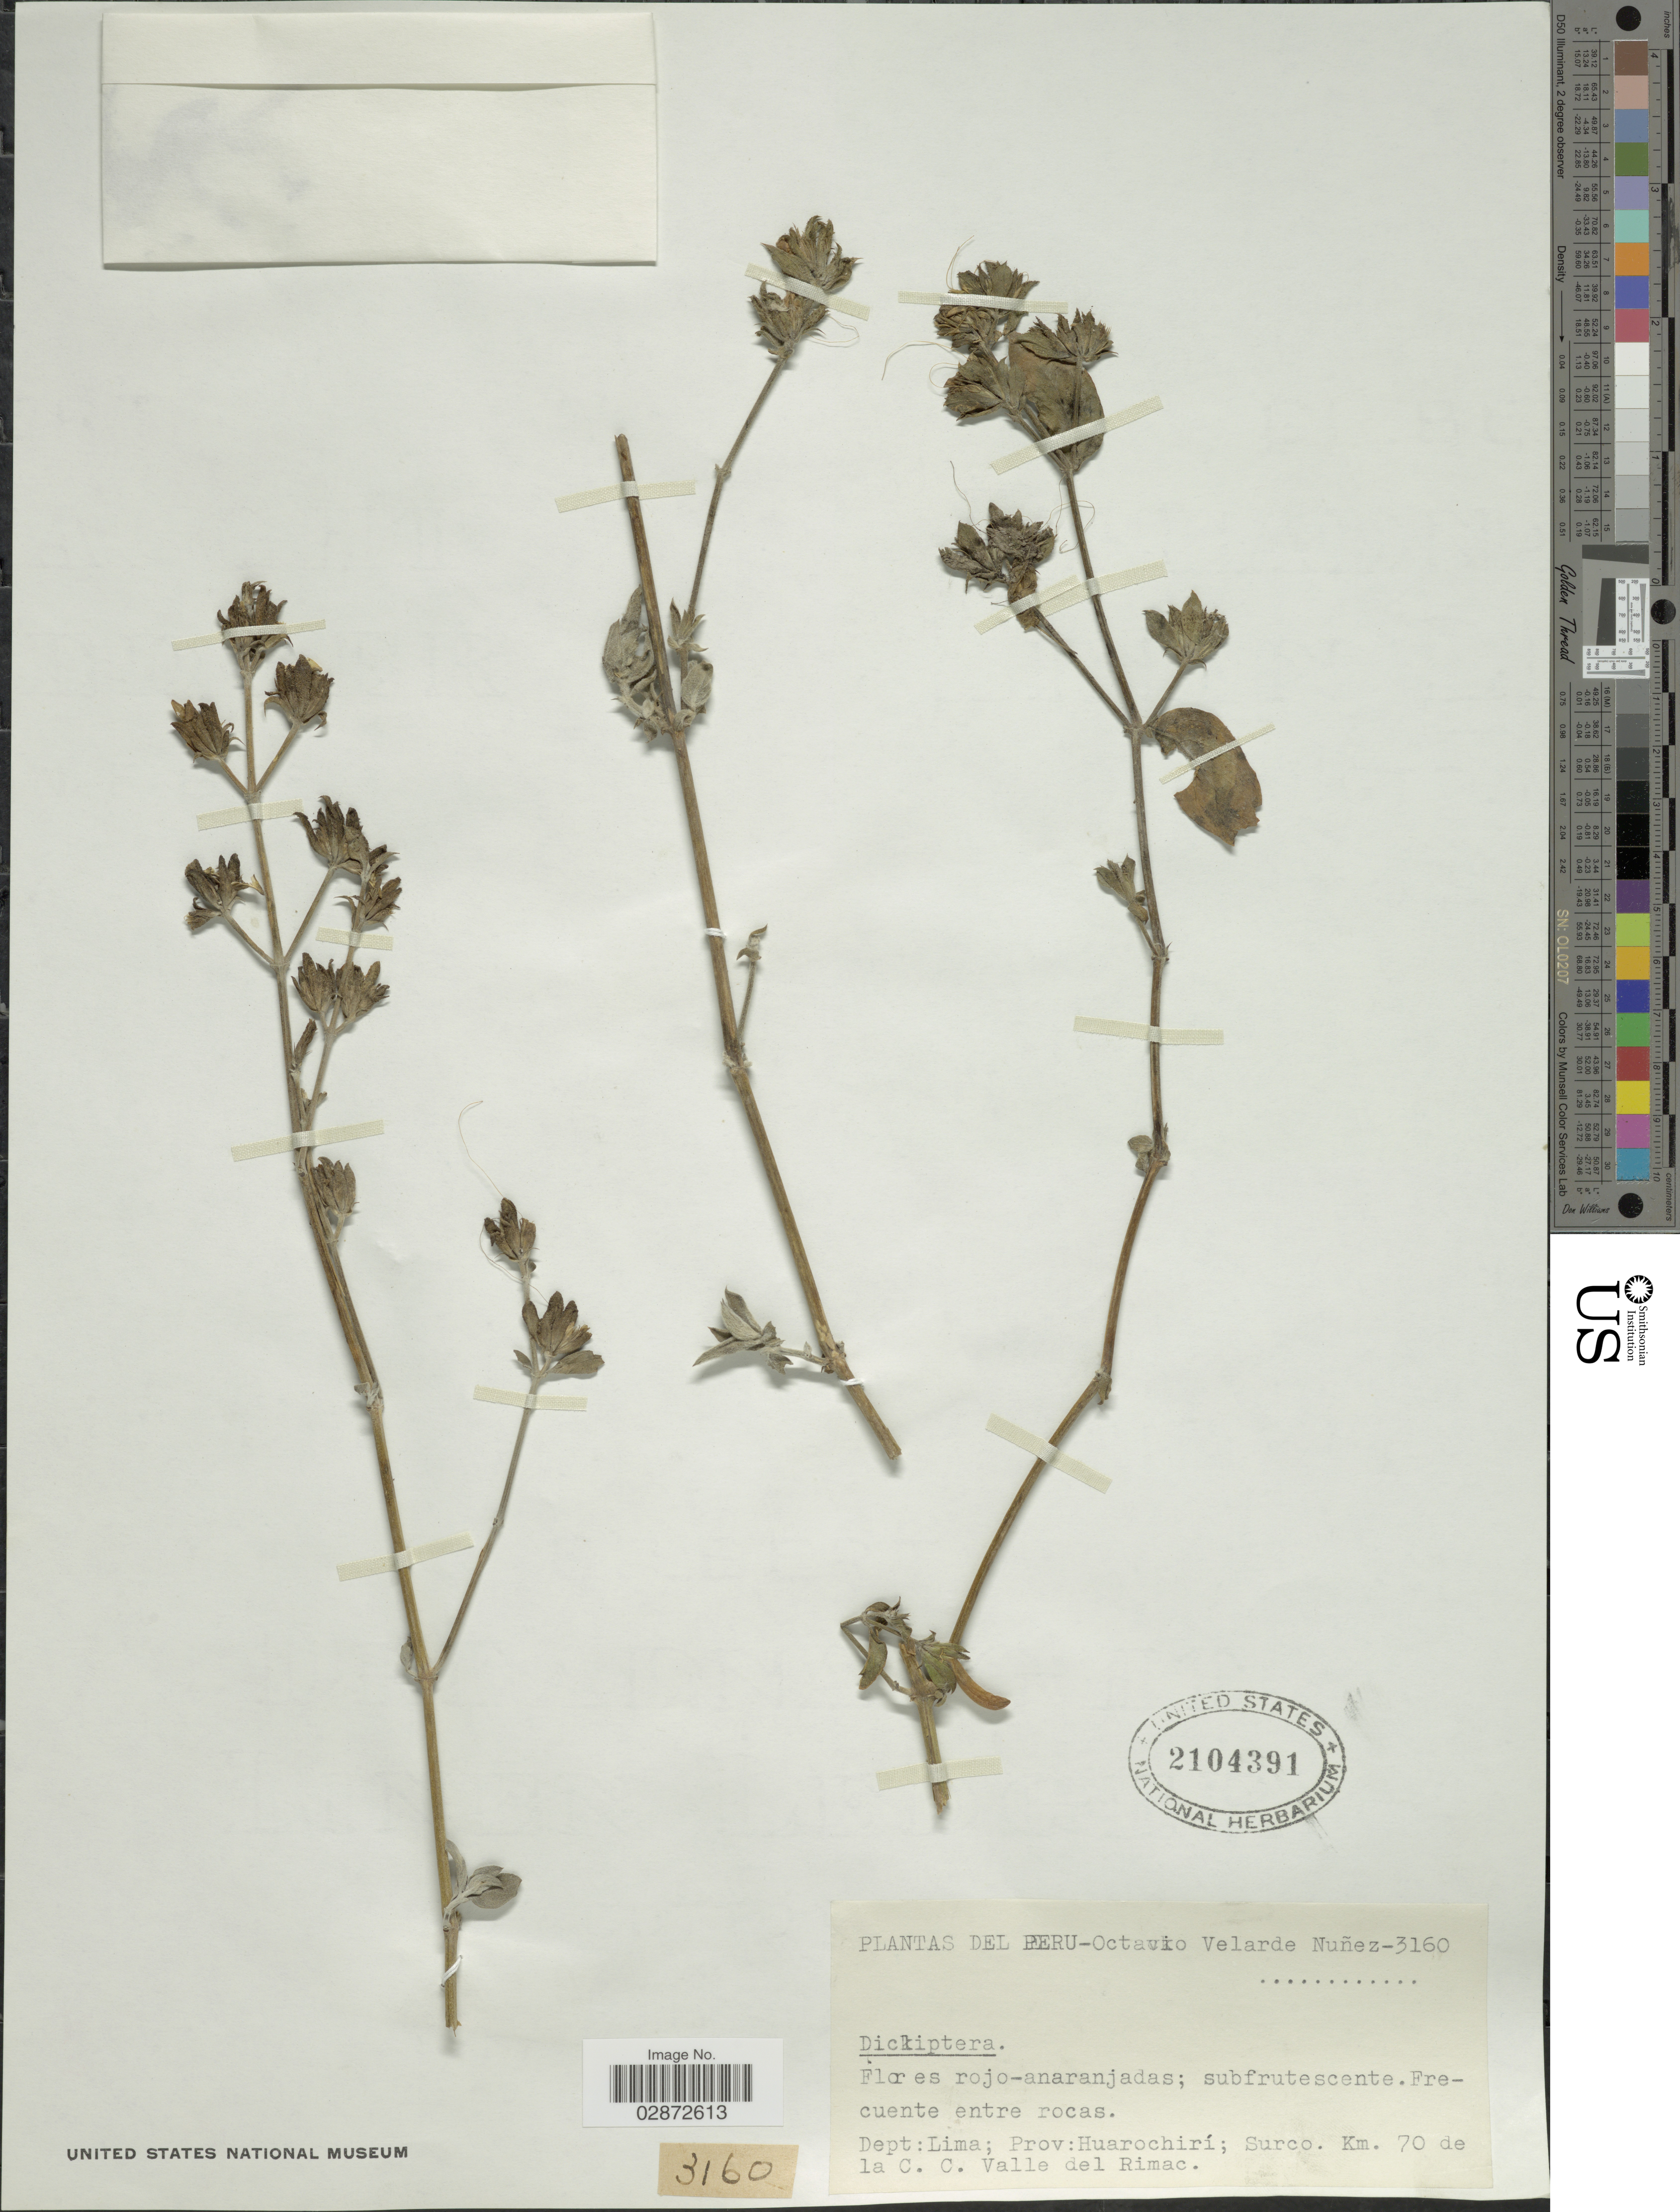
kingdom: Plantae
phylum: Tracheophyta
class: Magnoliopsida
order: Lamiales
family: Acanthaceae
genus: Dicliptera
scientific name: Dicliptera tomentosa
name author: (Vahl) Nees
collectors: O. Nuñez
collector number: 3160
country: Peru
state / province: Lima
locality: Dept: Lima; Prov: Huarochirí; Surco. Km. 70 de la C. C. Valle de Rimac.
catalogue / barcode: US 2104391